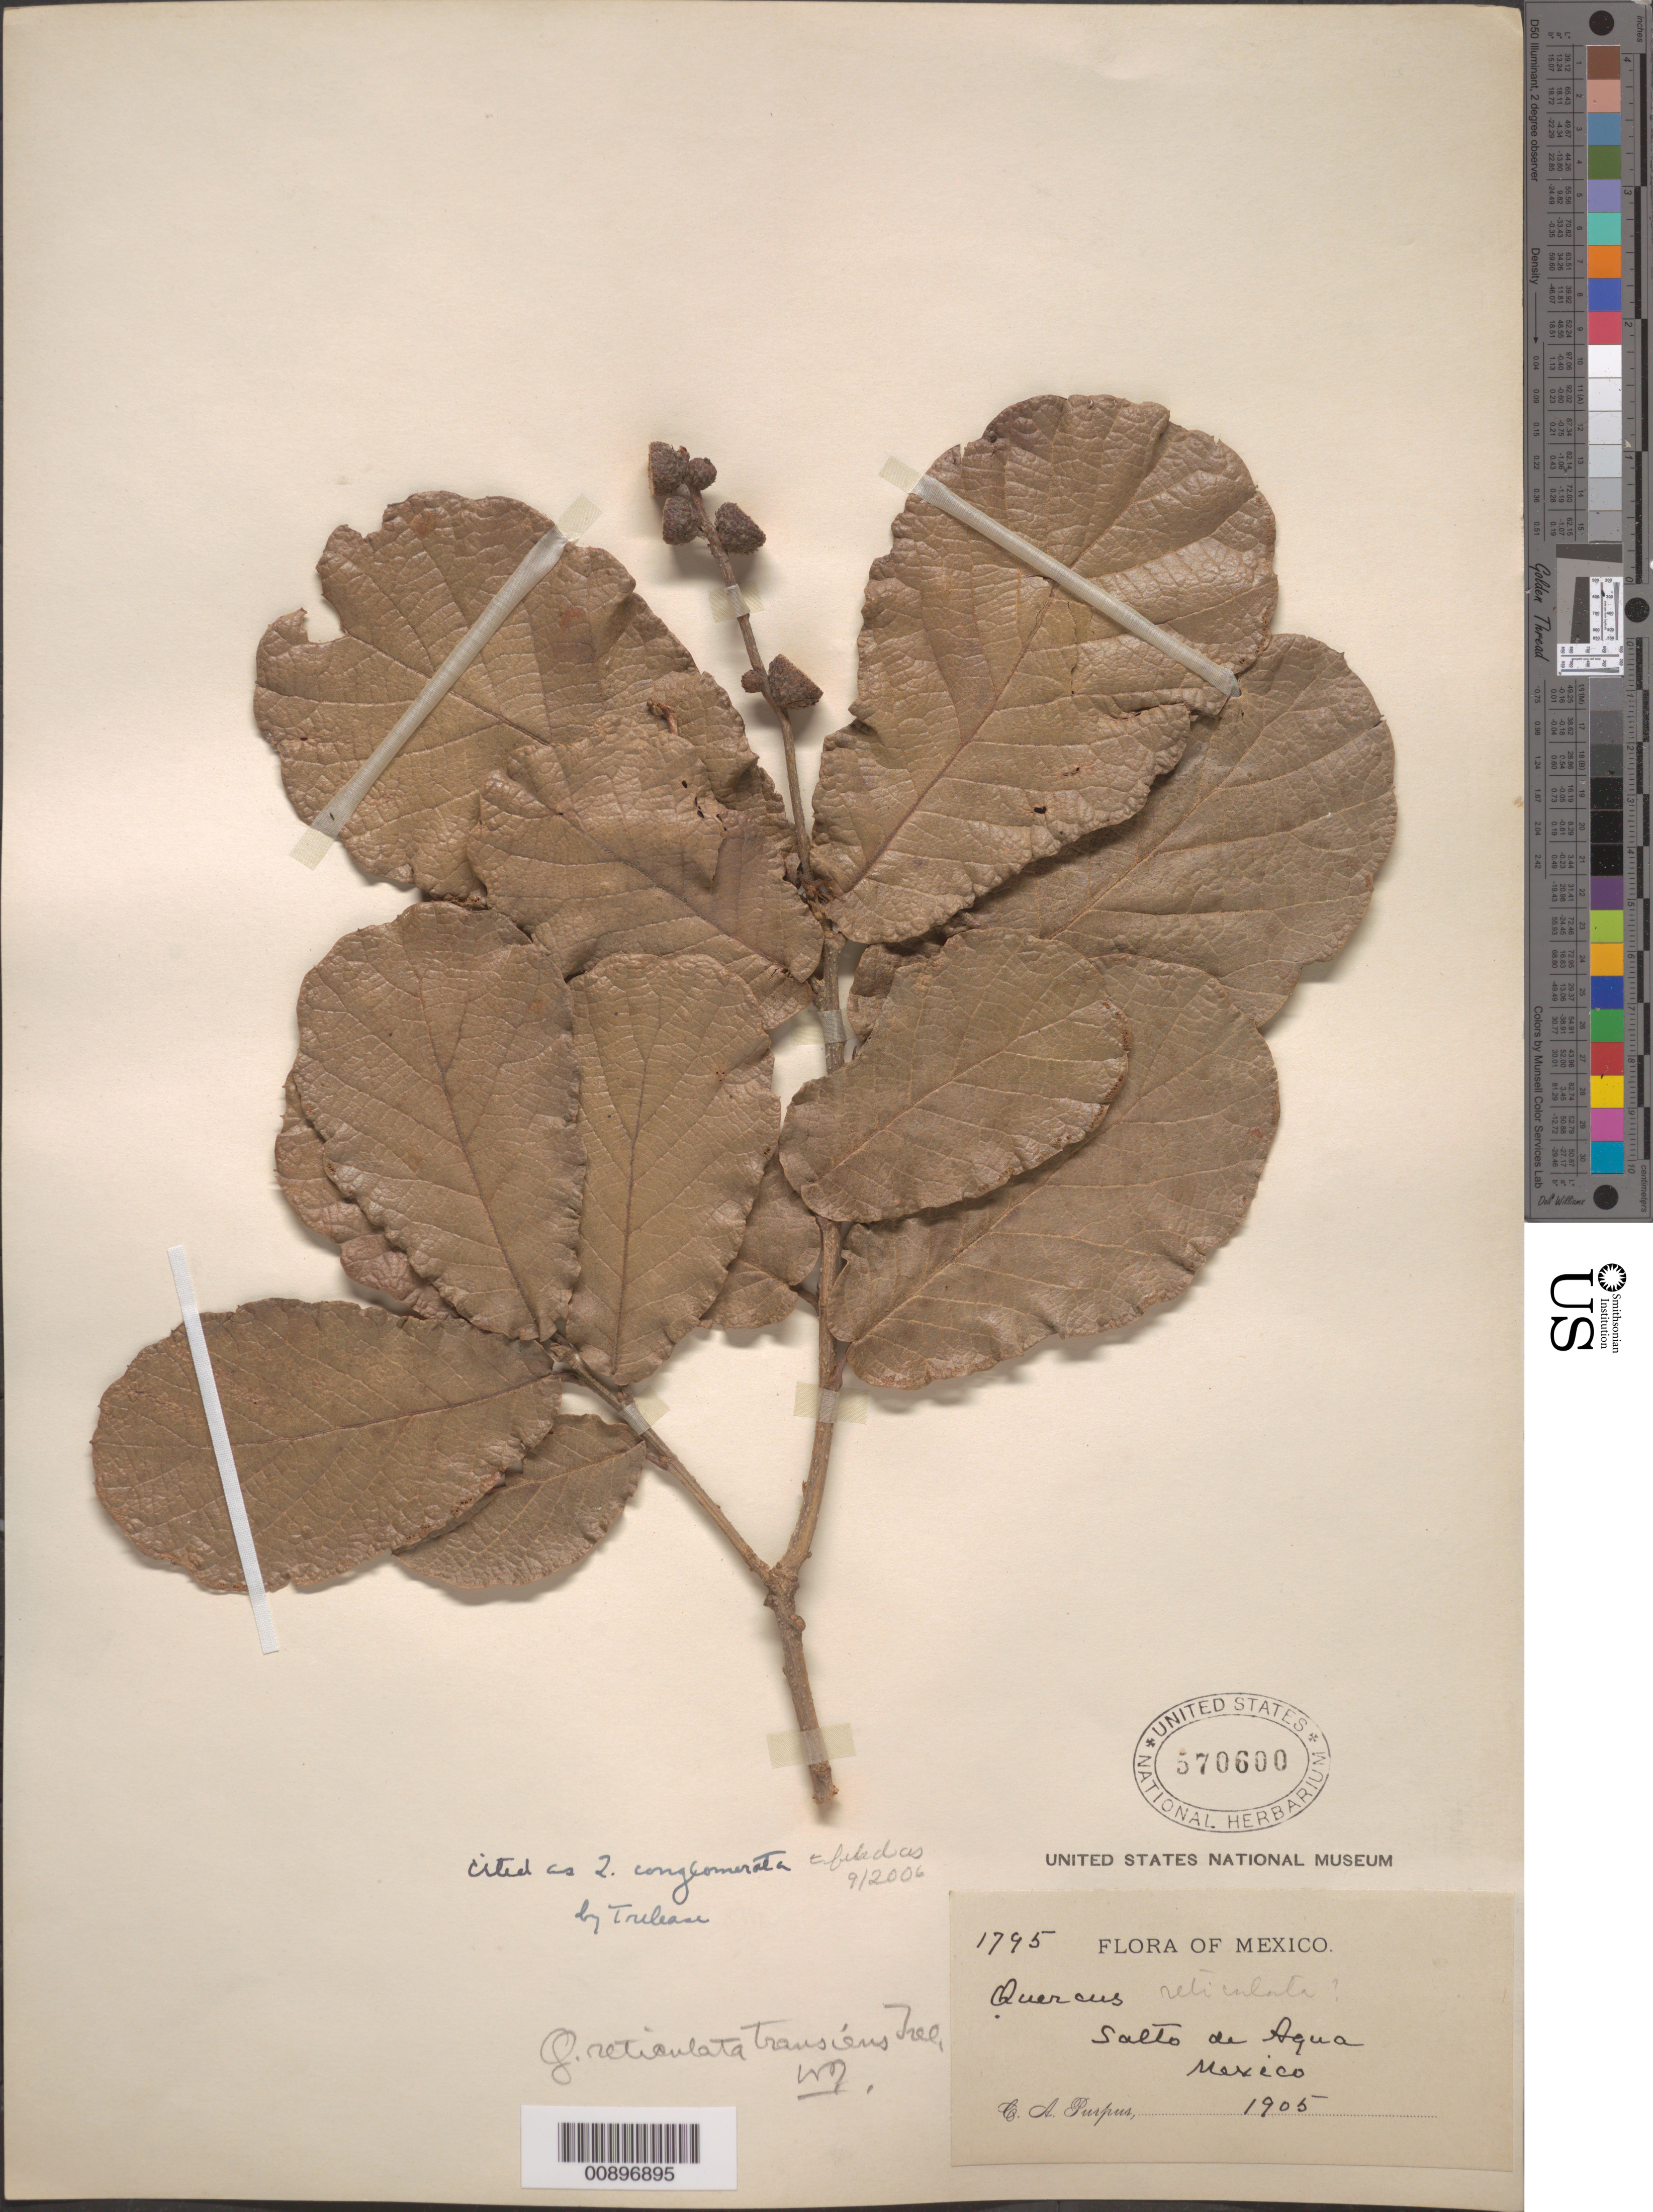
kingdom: Plantae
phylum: Tracheophyta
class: Magnoliopsida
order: Fagales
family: Fagaceae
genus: Quercus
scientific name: Quercus conglomerata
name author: Trel.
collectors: C. A. Purpus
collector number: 1795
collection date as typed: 1905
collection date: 1905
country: Mexico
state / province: México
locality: Salto de Agua.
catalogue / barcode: US 570600